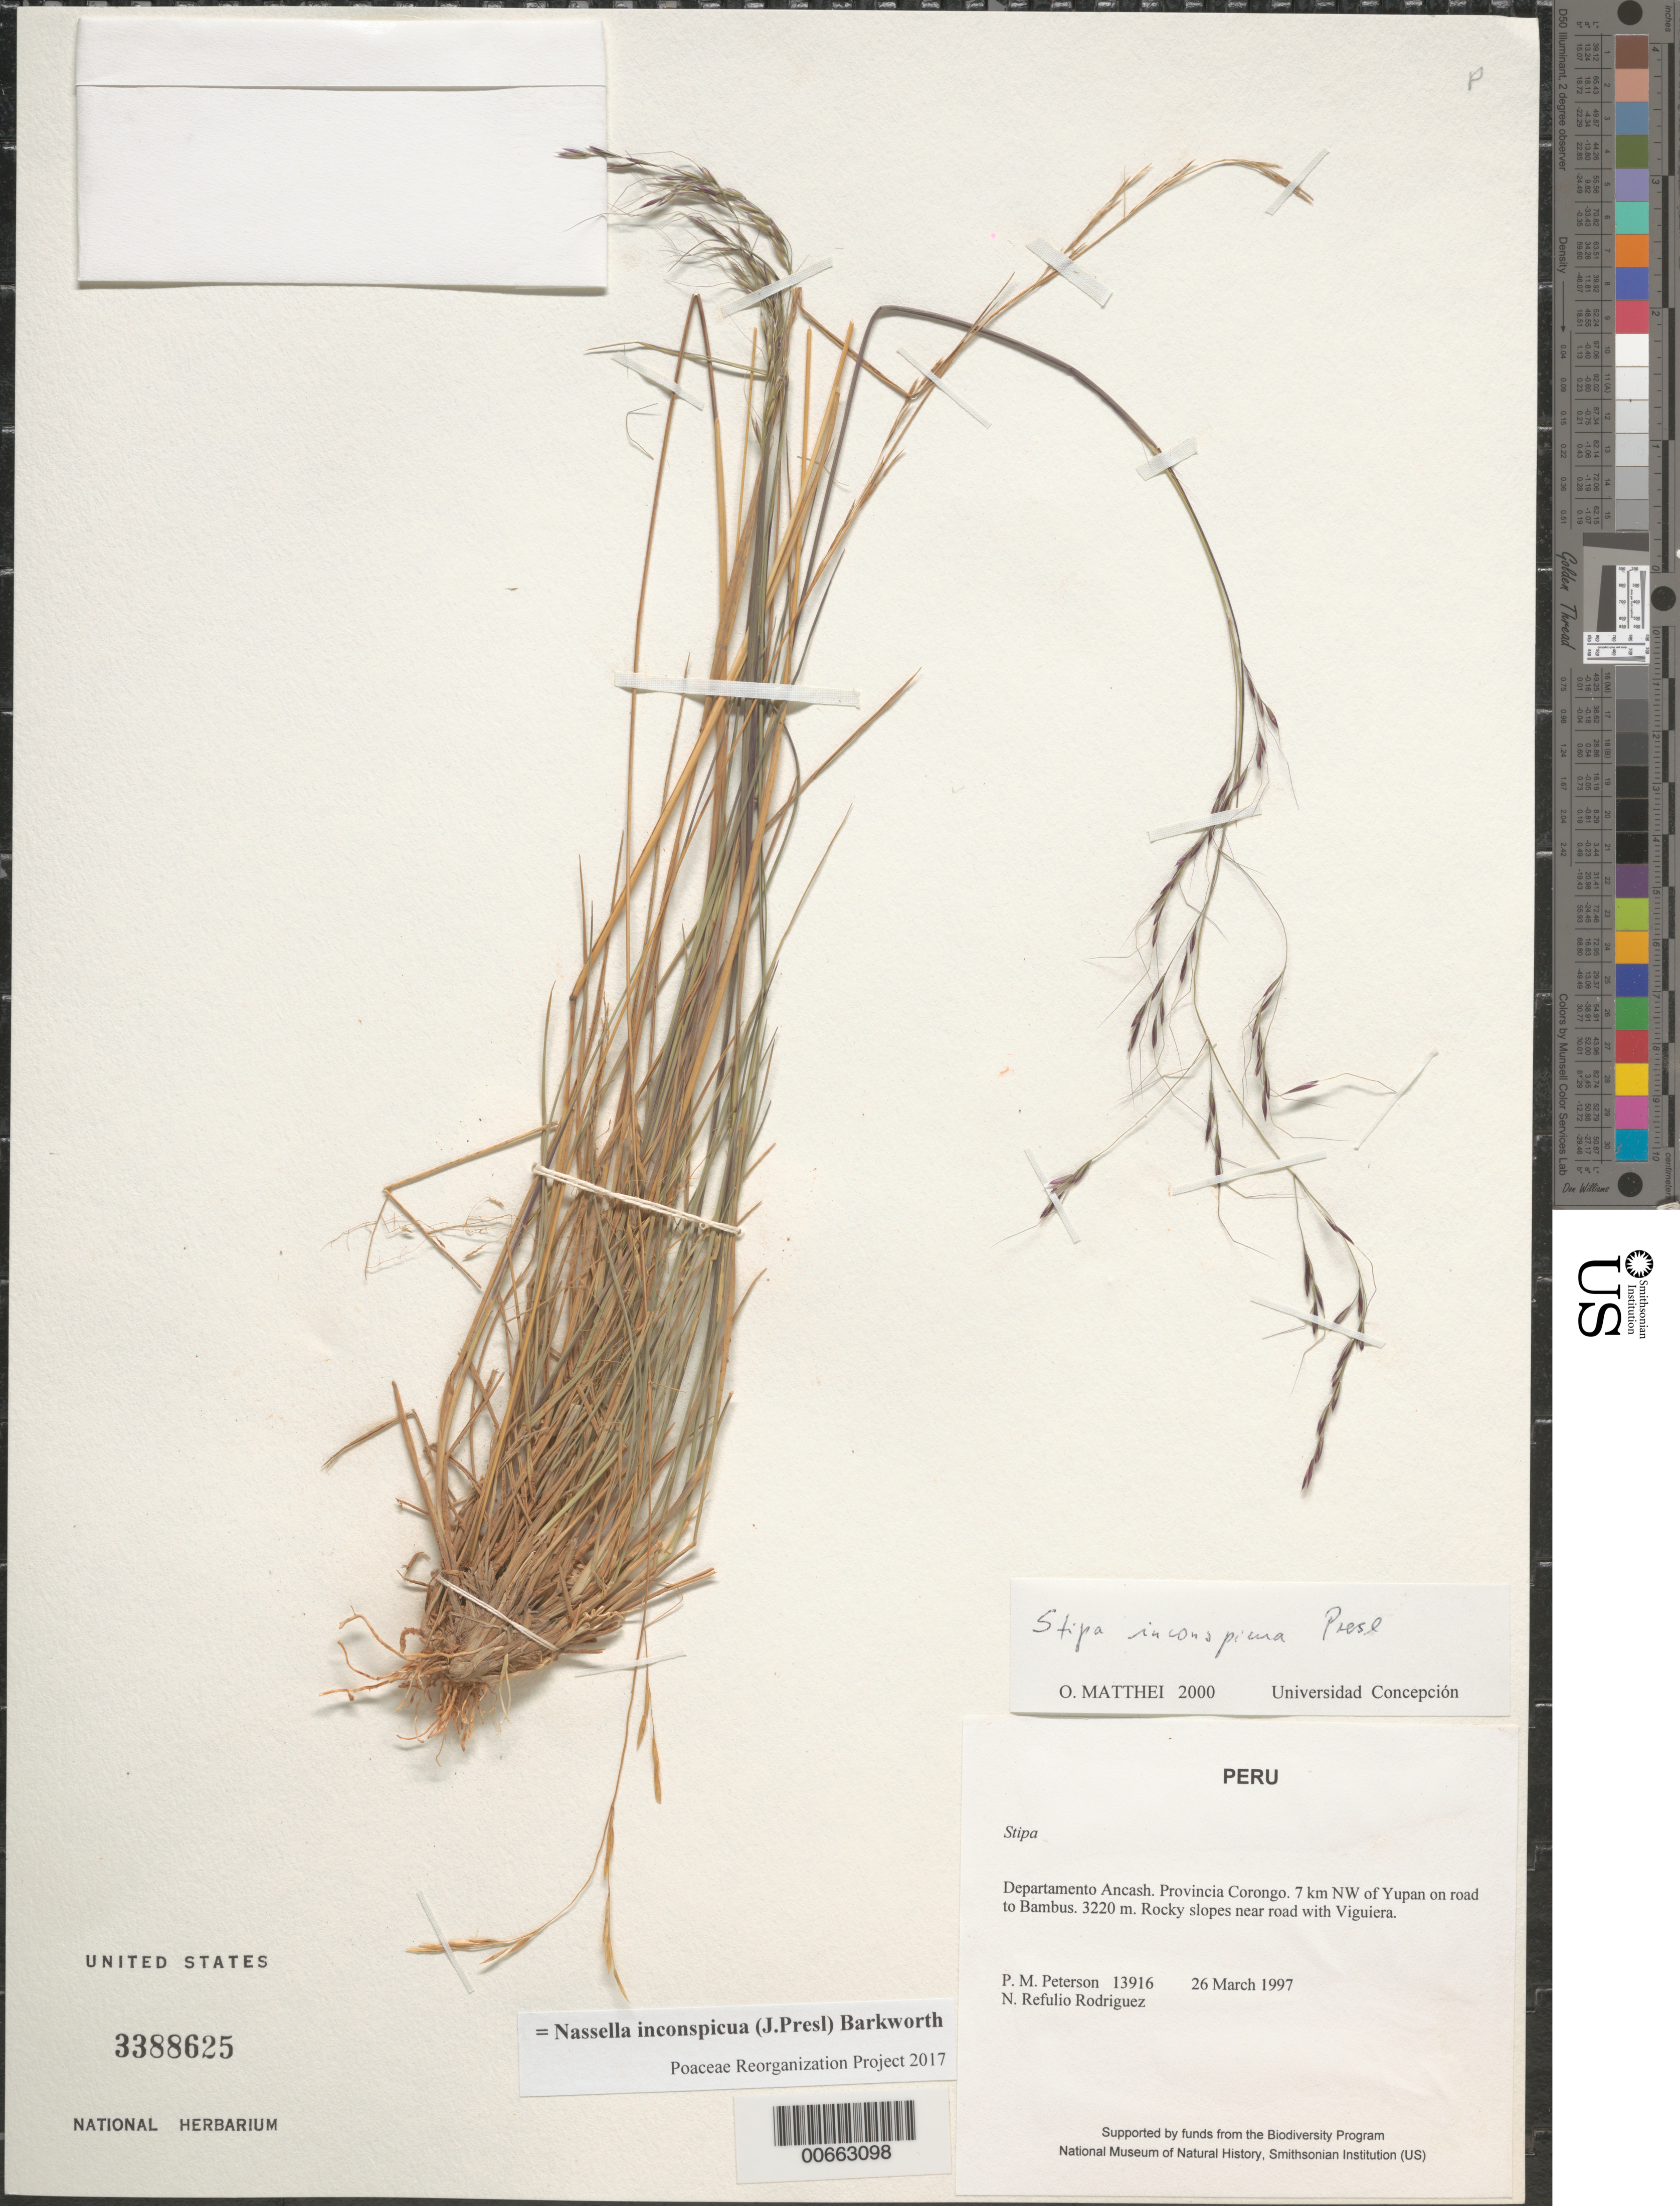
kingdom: Plantae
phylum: Tracheophyta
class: Liliopsida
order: Poales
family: Poaceae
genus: Nassella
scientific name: Nassella inconspicua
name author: (J. Presl) Barkworth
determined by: Poaceae Reorganization Project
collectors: P. M. Peterson & N. Refulio-Rodríguez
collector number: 13916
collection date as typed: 26 Mar 1997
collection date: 1997-03-26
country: Peru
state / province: Ancash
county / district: Corongo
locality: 7 km NW of Yupan on road to Bambus.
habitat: Rocky slopes near road with Viguiera.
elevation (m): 3220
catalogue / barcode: US 3388625